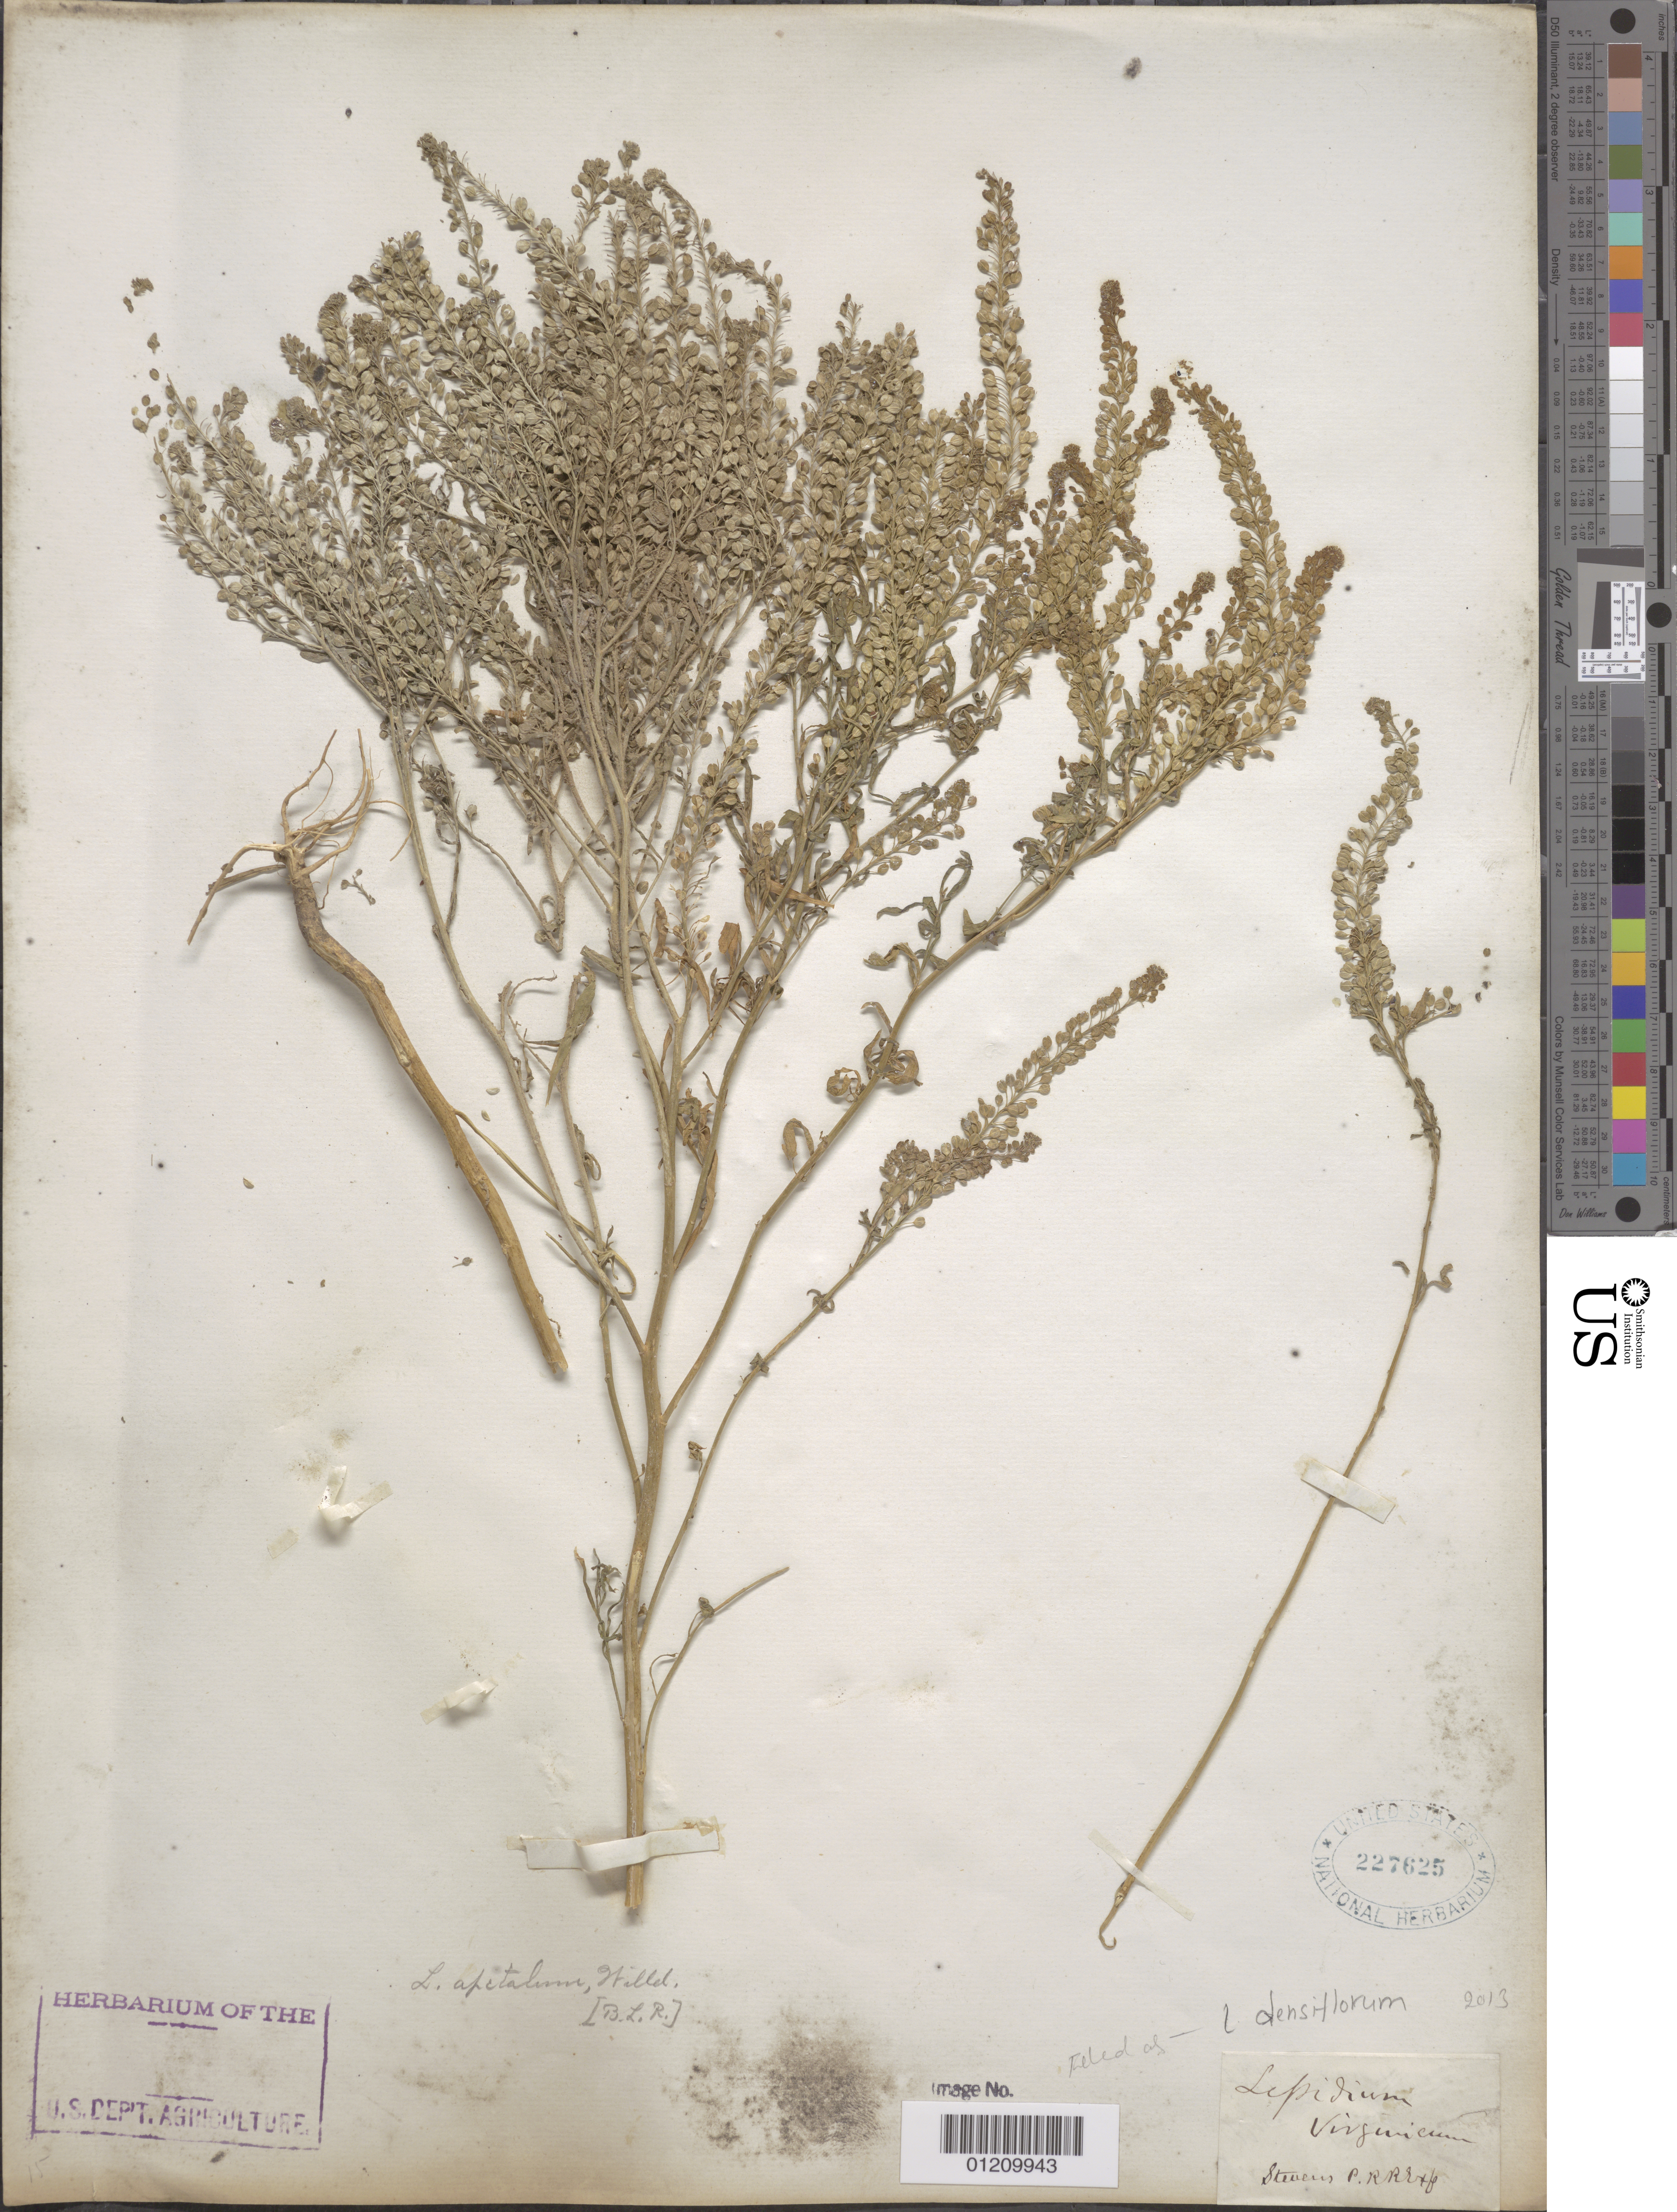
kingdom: Plantae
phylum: Tracheophyta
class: Magnoliopsida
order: Brassicales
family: Brassicaceae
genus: Lepidium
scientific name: Lepidium densiflorum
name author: Schrad.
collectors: -- Stevens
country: United States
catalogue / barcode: US 227625